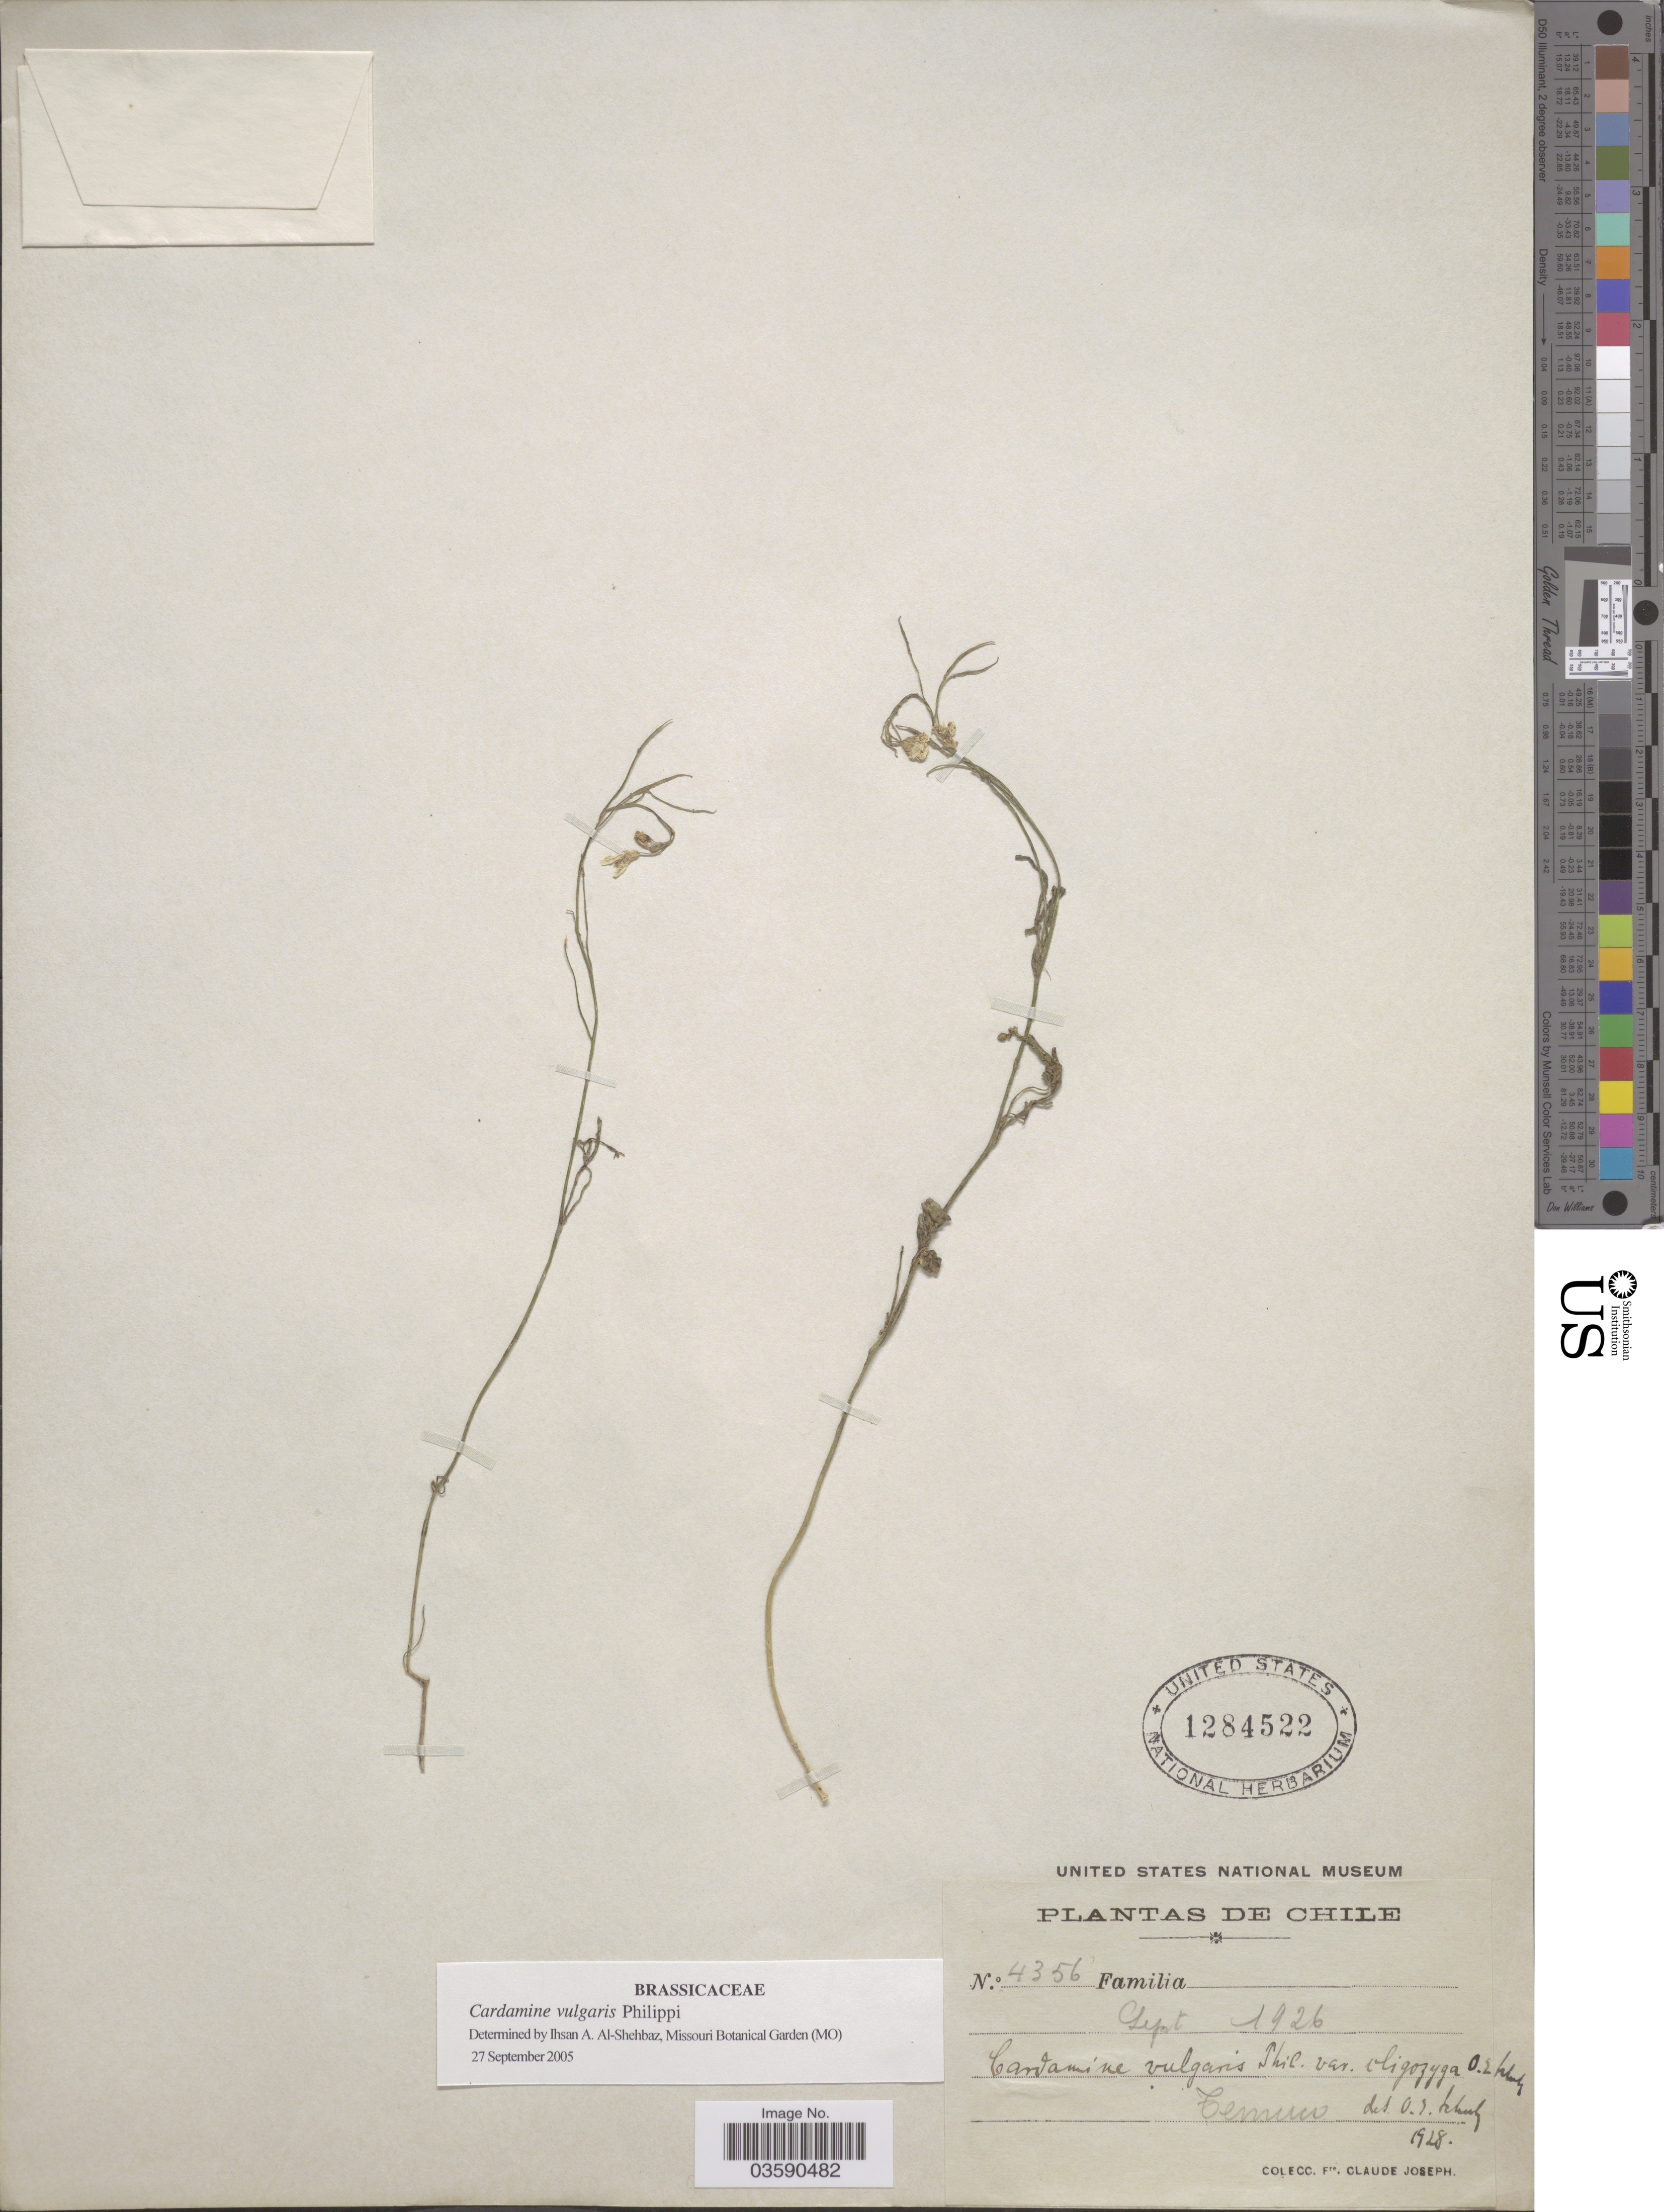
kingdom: Plantae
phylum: Tracheophyta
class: Magnoliopsida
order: Brassicales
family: Brassicaceae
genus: Cardamine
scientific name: Cardamine vulgaris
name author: Phil.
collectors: Bro. Claude-Joseph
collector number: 4356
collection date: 1926-09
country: Chile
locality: Temuco.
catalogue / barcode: US 1284522